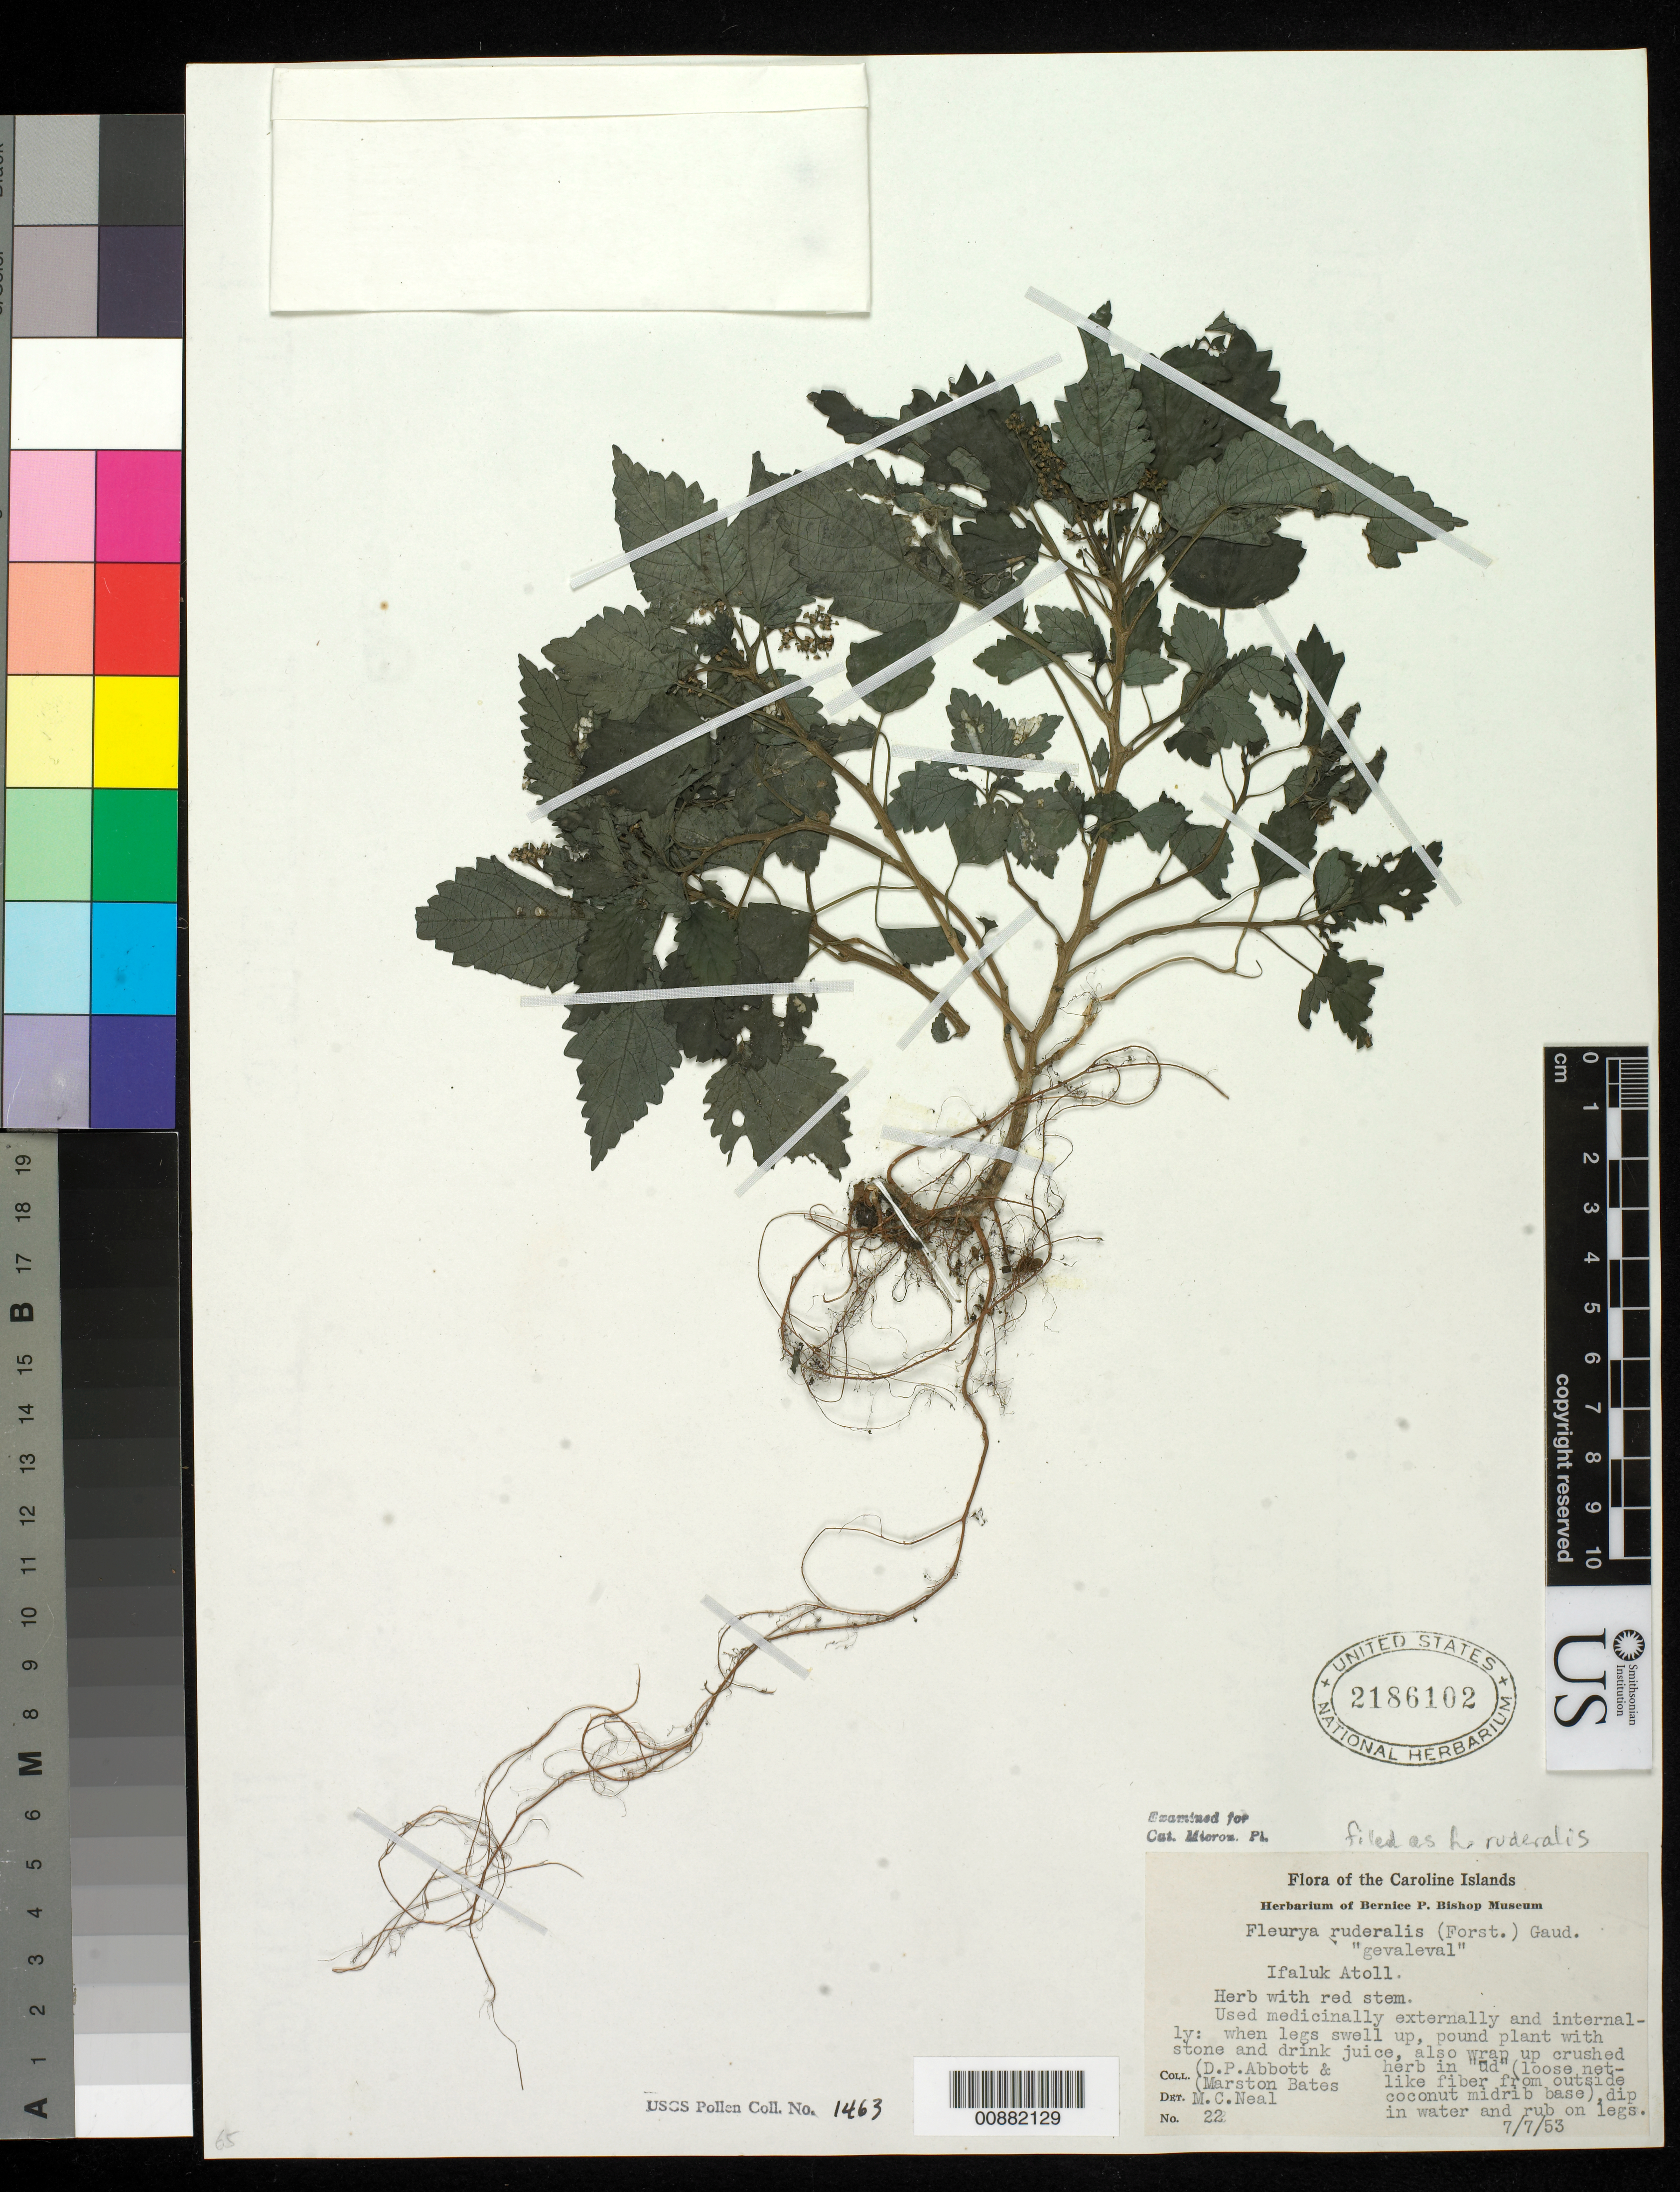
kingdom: Plantae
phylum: Tracheophyta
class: Magnoliopsida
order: Rosales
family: Urticaceae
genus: Laportea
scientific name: Laportea ruderalis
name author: (G. Forst.) Chew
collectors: D. P. Abbott & M. Bates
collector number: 22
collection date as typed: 07 Jul 1953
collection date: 1953-07-07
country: Micronesia, Federated States of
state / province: Yap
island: Ifalik (Ifaluk) Atoll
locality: Ifaluk Atoll, Kapingamarangi Is.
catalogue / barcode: US 2186102